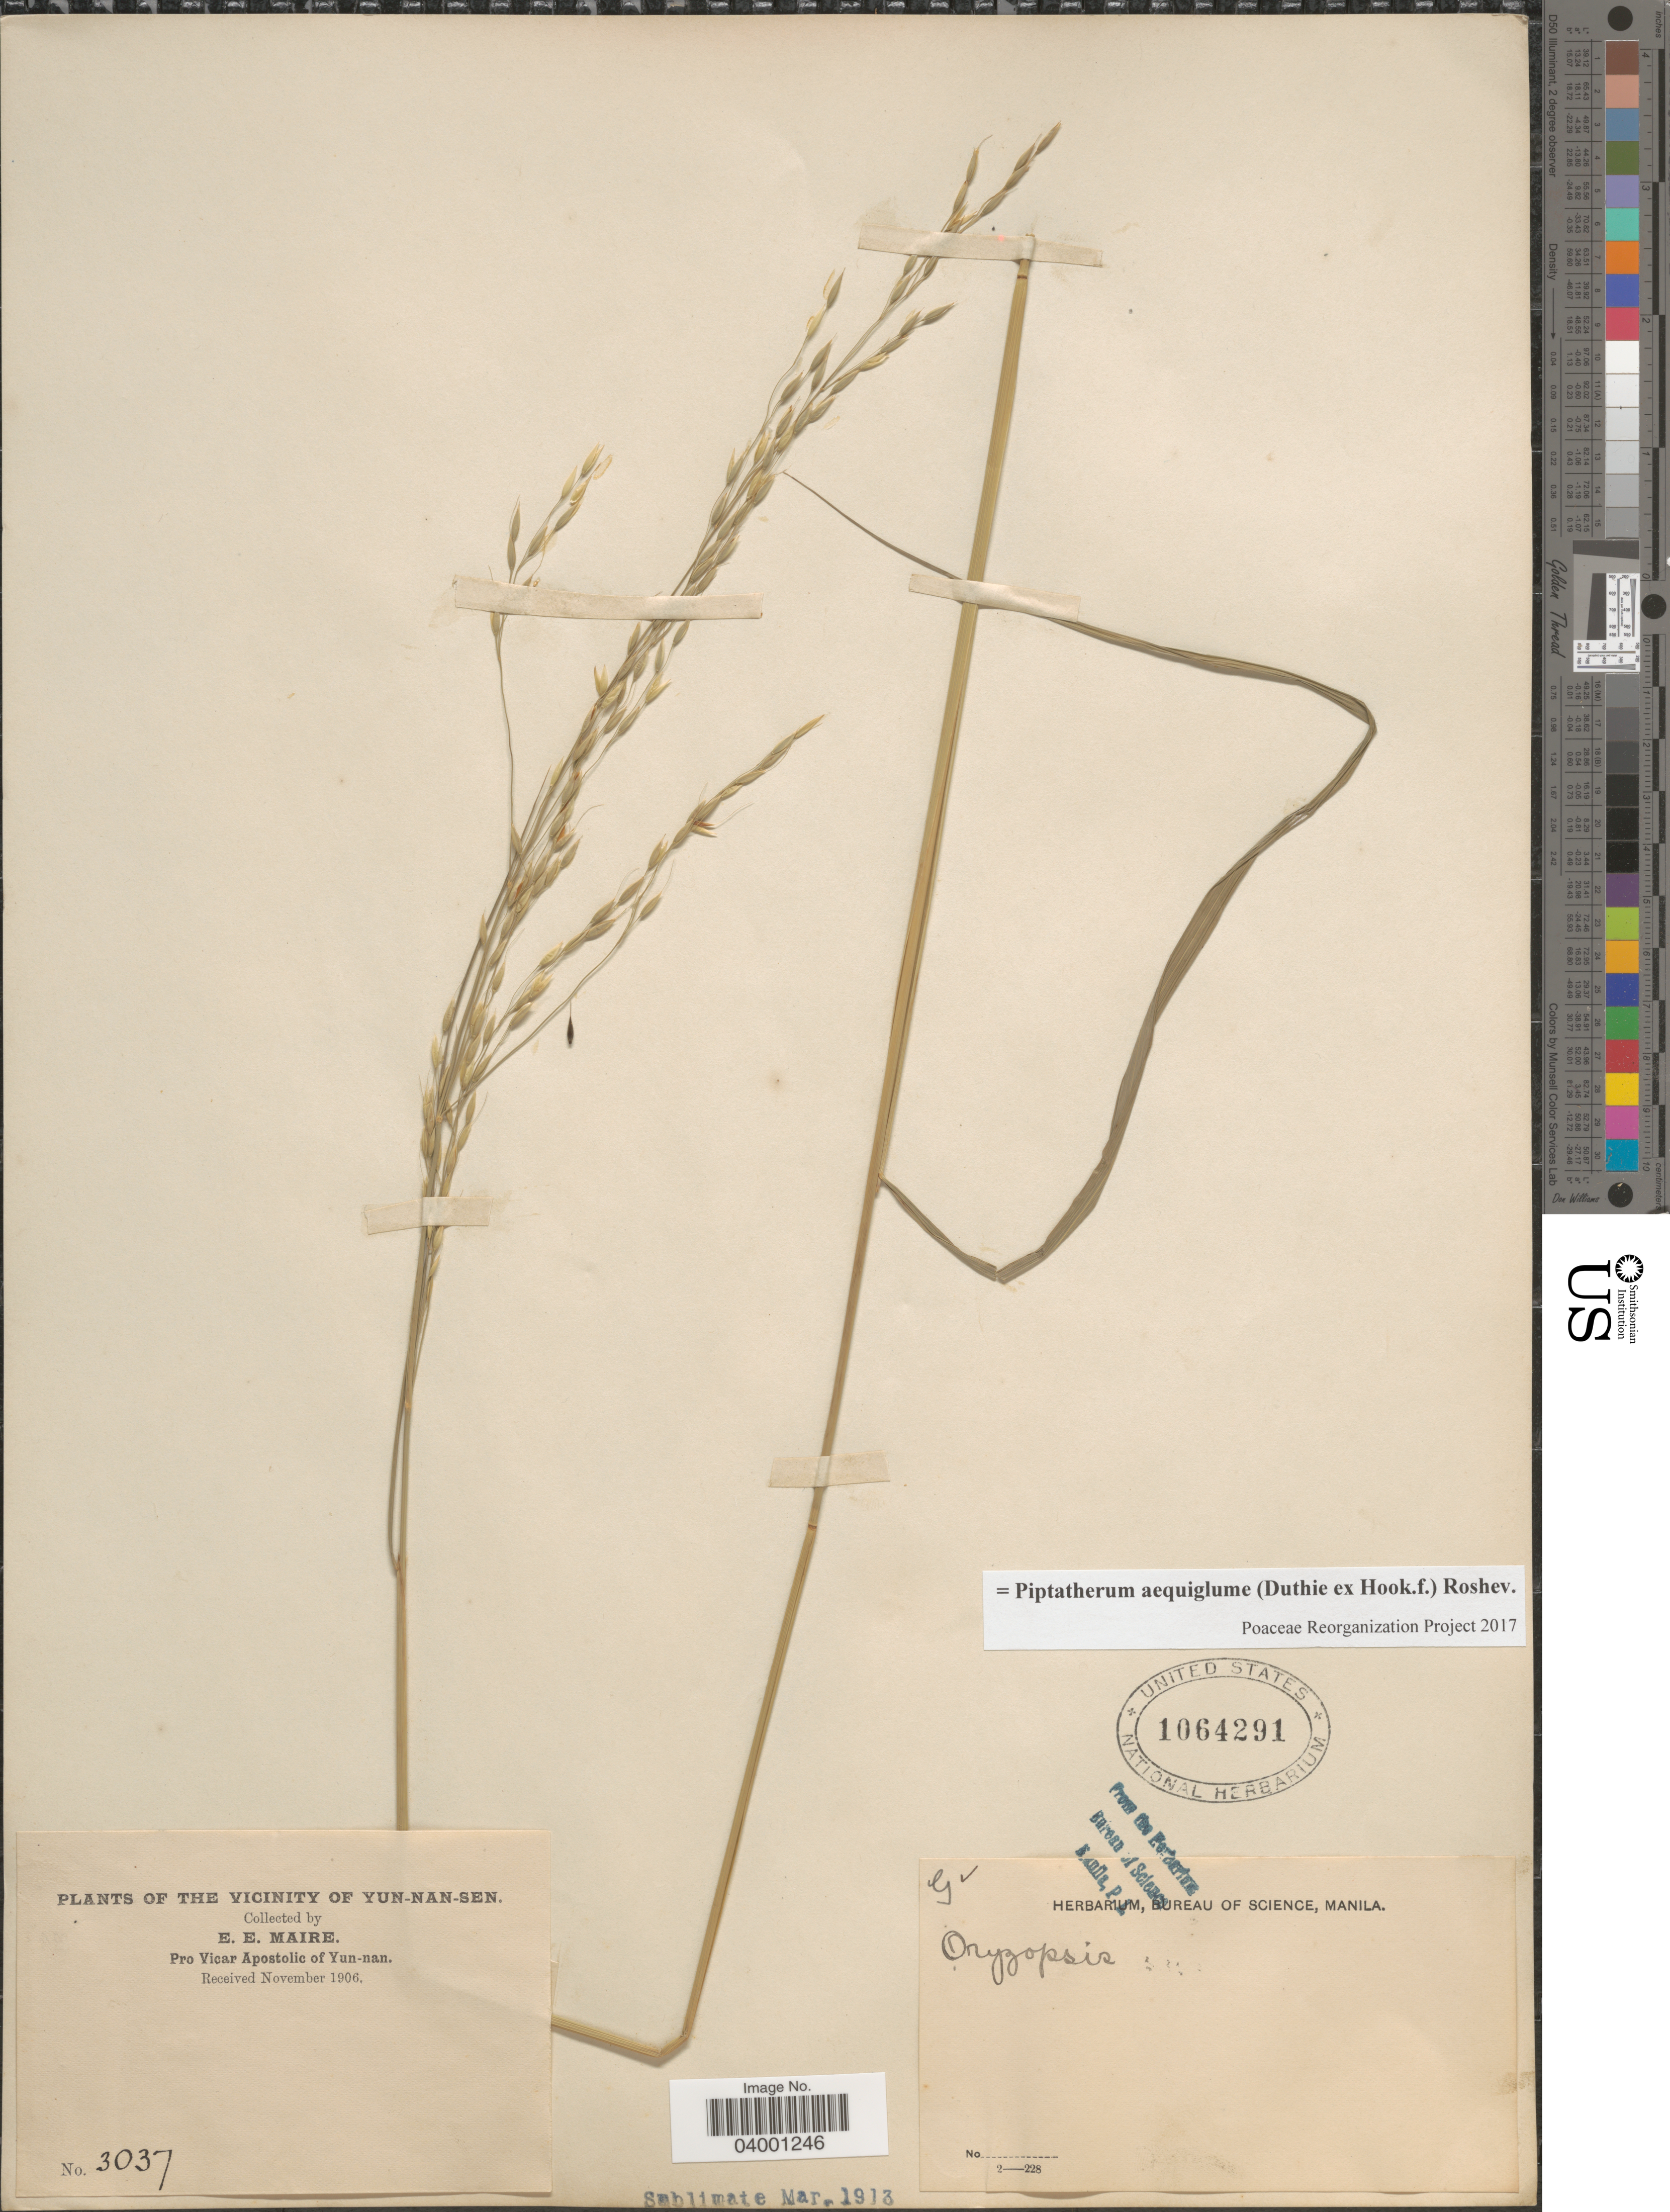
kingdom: Plantae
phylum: Tracheophyta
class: Liliopsida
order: Poales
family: Poaceae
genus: Piptatherum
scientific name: Piptatherum aequiglume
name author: (Duthie ex Hook. f.) Roshev.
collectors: E. E. Maire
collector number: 3037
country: China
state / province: Yunnan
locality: The Vicinity of Yun-Nan-Sen.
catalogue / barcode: US 1064291